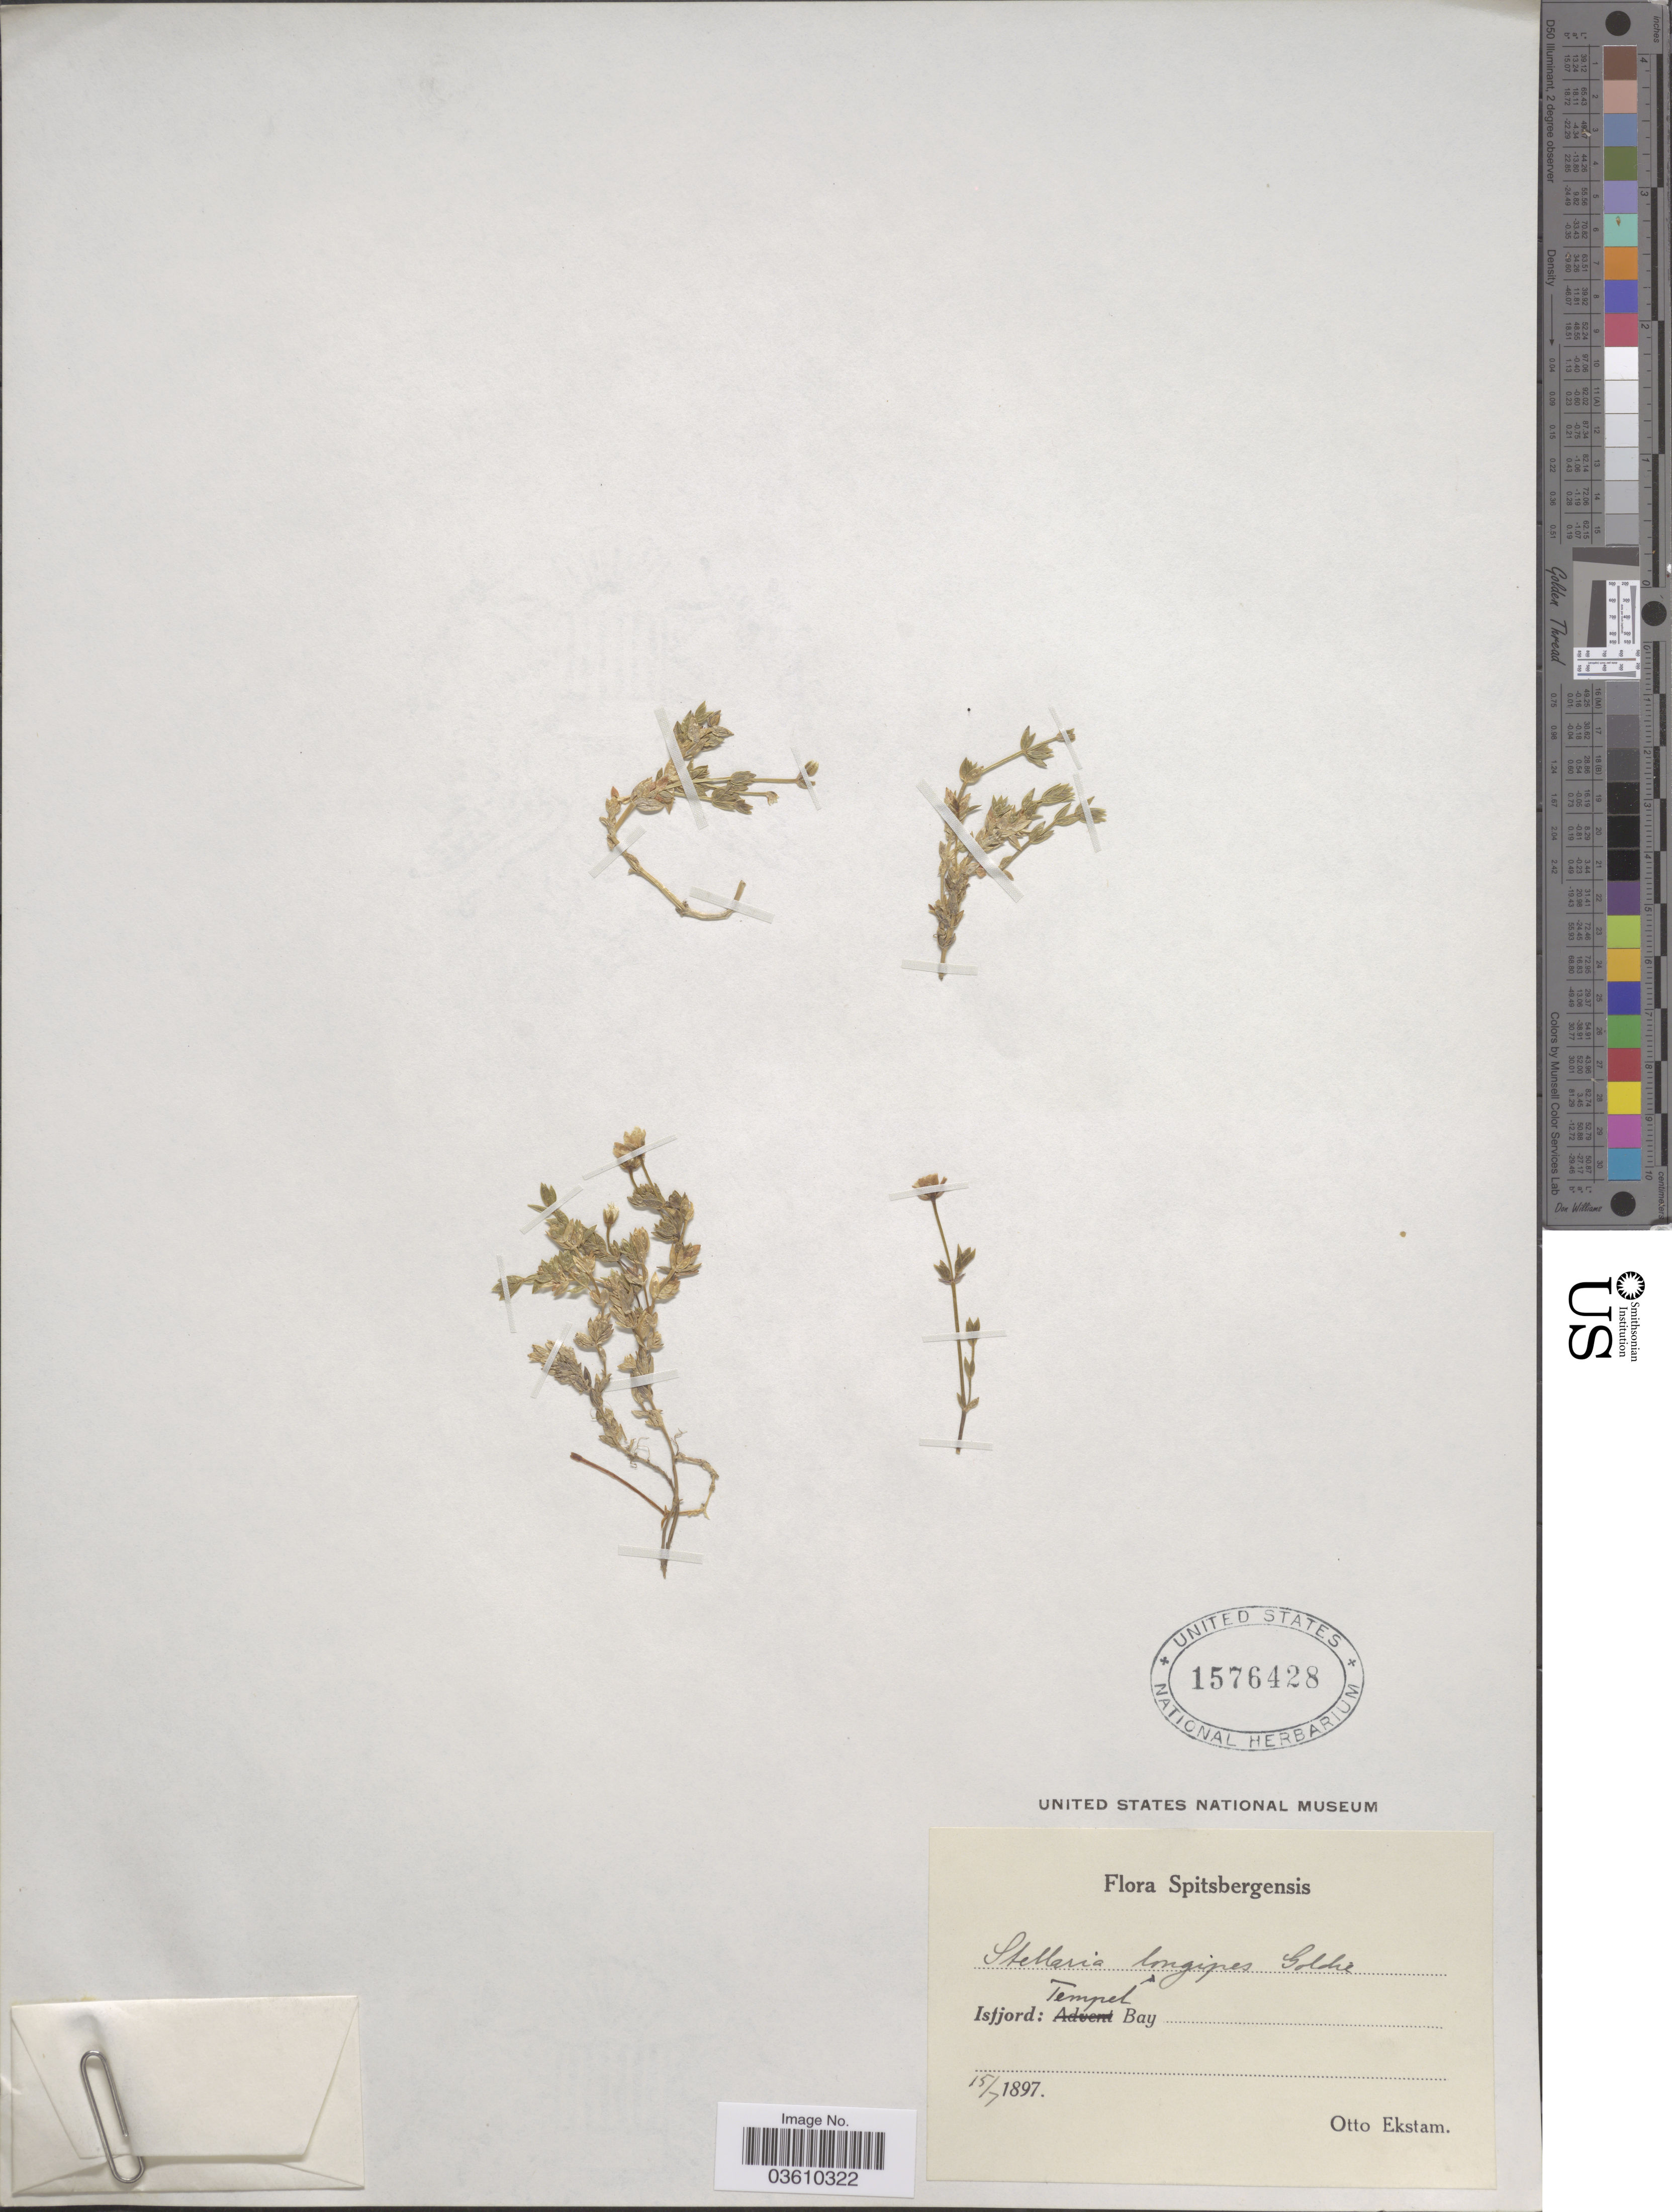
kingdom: Plantae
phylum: Tracheophyta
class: Magnoliopsida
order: Caryophyllales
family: Caryophyllaceae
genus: Stellaria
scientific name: Stellaria longipes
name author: Goldie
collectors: O. Ekstam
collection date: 1897-07-15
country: Norway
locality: Spitsbergensis. Isfjord: Tempel Bay.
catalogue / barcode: US 1576428